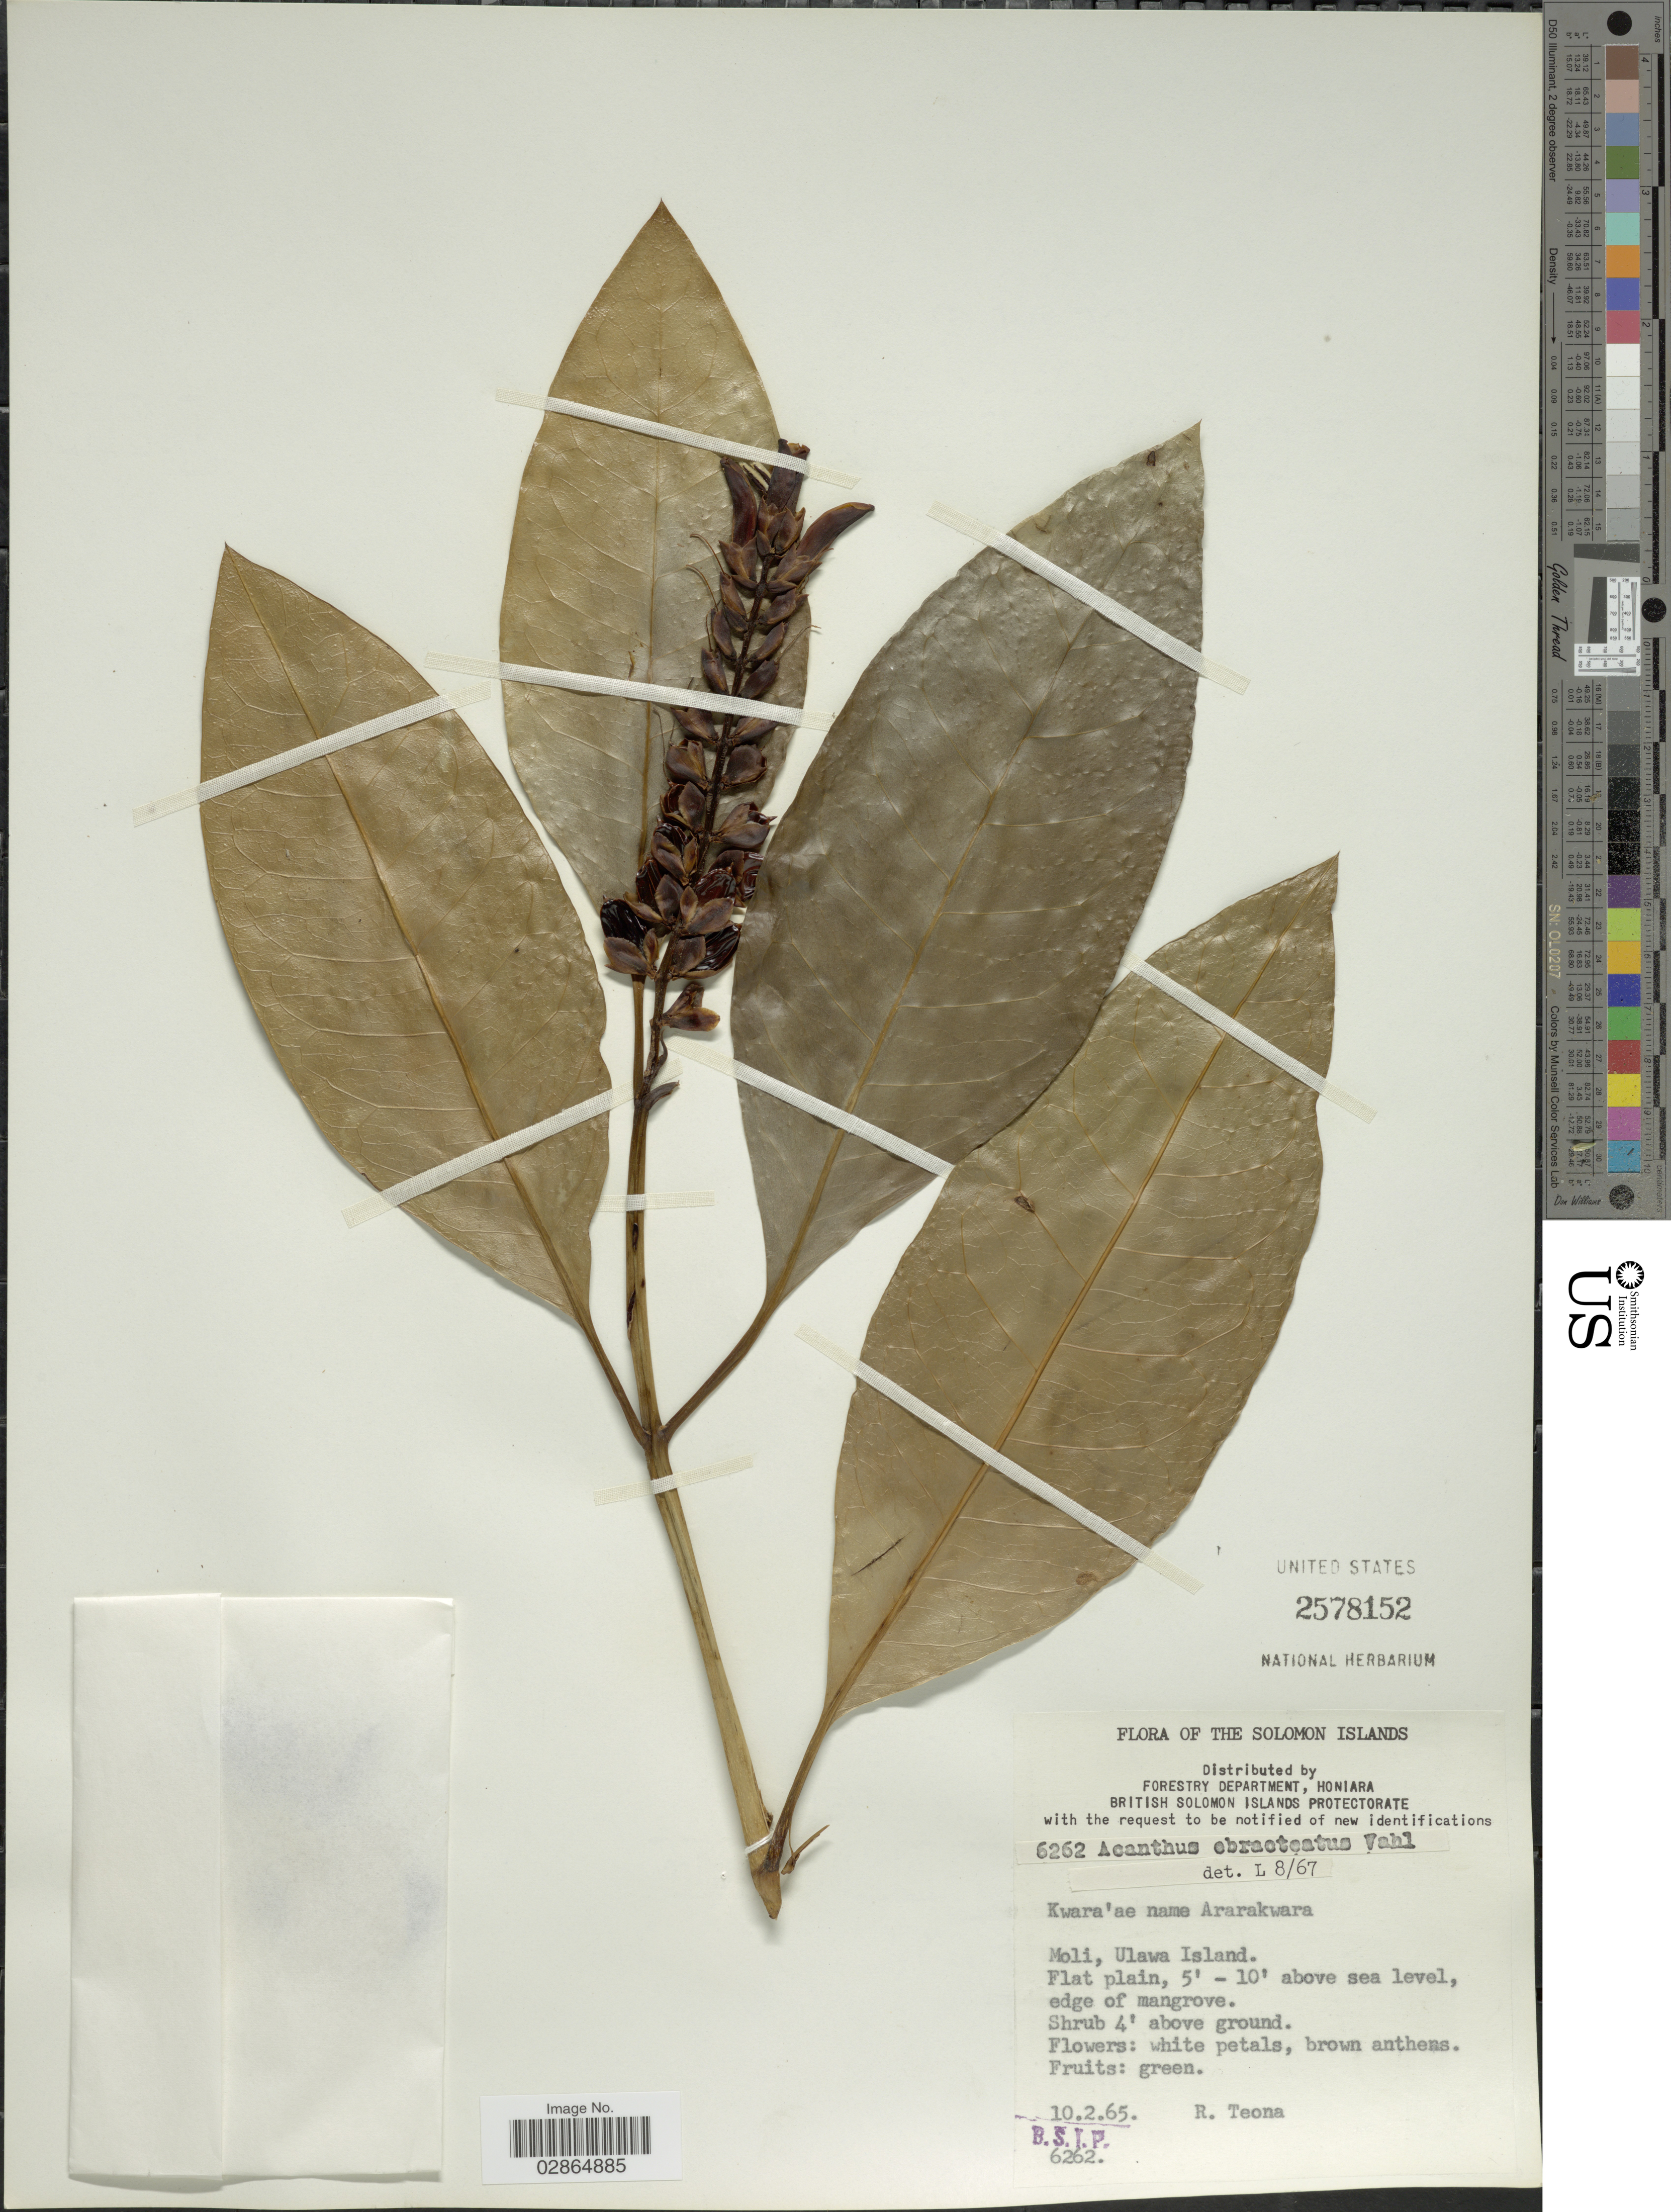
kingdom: Plantae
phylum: Tracheophyta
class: Magnoliopsida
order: Lamiales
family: Acanthaceae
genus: Acanthus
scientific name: Acanthus ebracteatus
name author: Vahl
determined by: Wagner, W. L., (BOT), Smithsonian Institution - National Museum of Natural History (UNITED STATES)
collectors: R. Teona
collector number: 6262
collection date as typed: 10/2/65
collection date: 1965-02-10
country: Solomon Islands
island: Ulawa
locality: The Solomon Islands, Moli, Ulawa Island, Flat plain.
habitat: Edge of mangrove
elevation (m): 2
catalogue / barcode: US 2578152